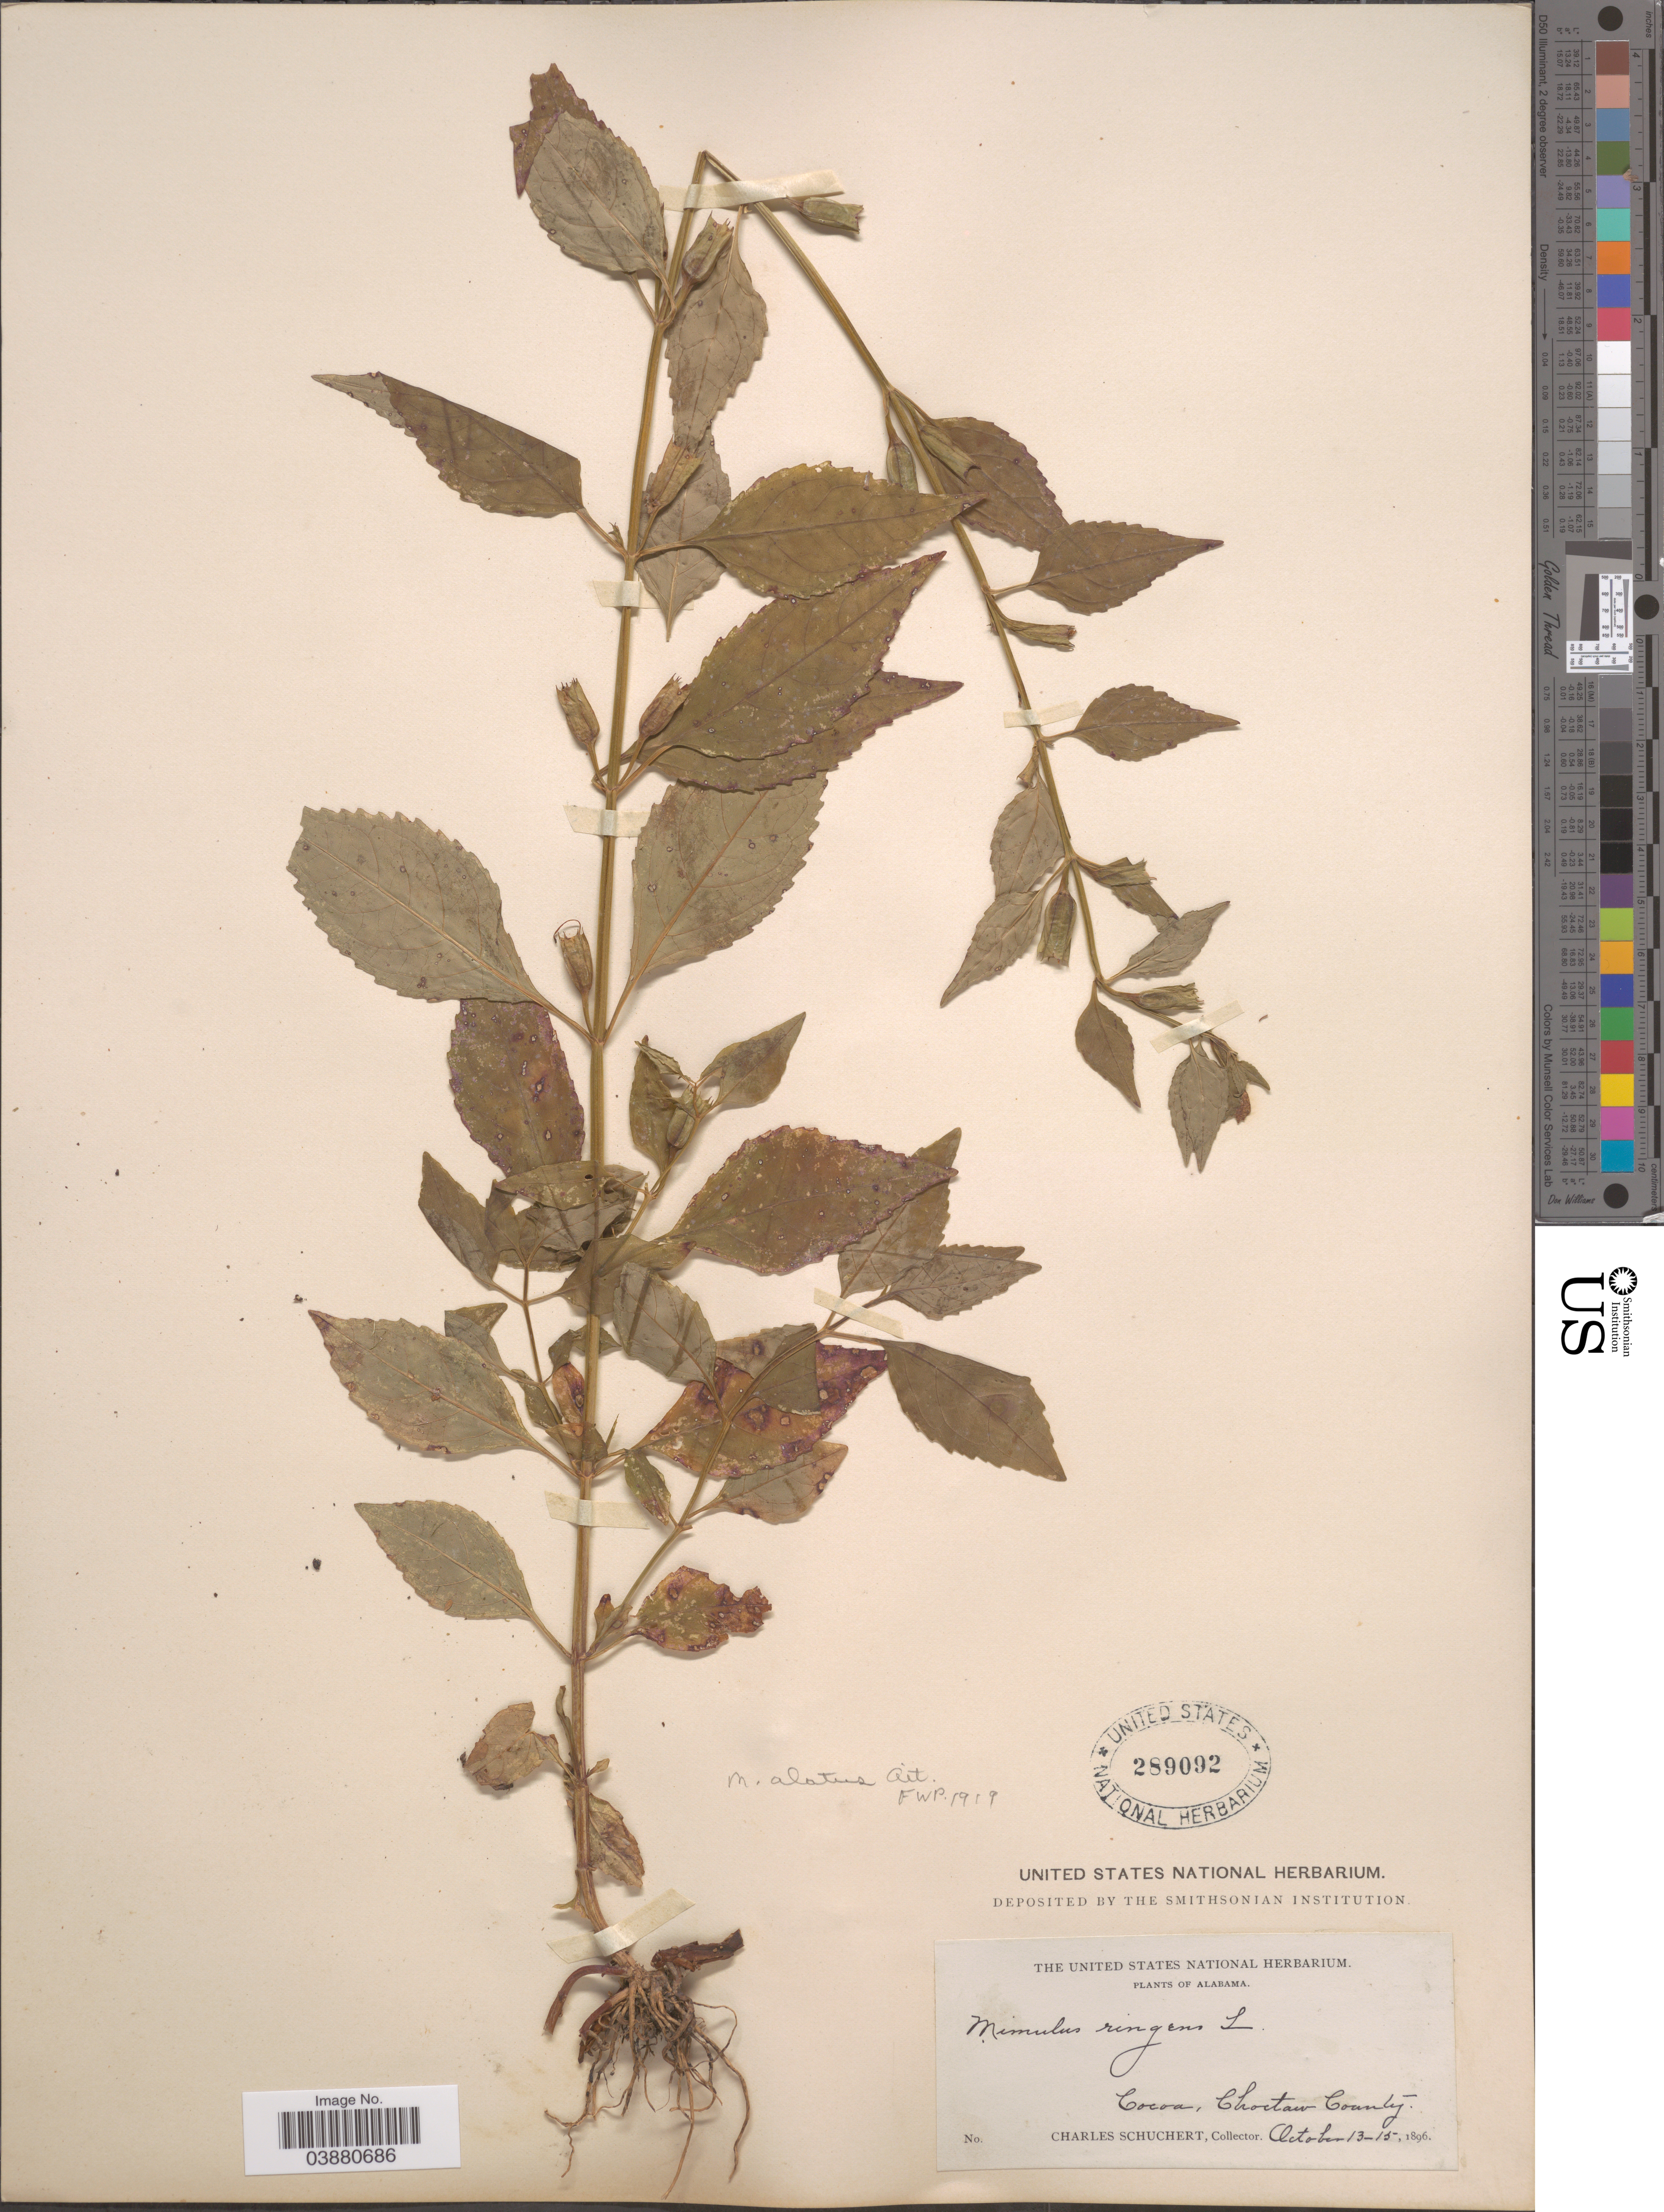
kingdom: Plantae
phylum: Tracheophyta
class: Magnoliopsida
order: Lamiales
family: Phrymaceae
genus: Mimulus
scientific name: Mimulus alatus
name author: Aiton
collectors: C. Schuchert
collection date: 1896-10-13/1896-10-15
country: United States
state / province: Alabama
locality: Cocoa, Choctaw County.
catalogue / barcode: US 289092